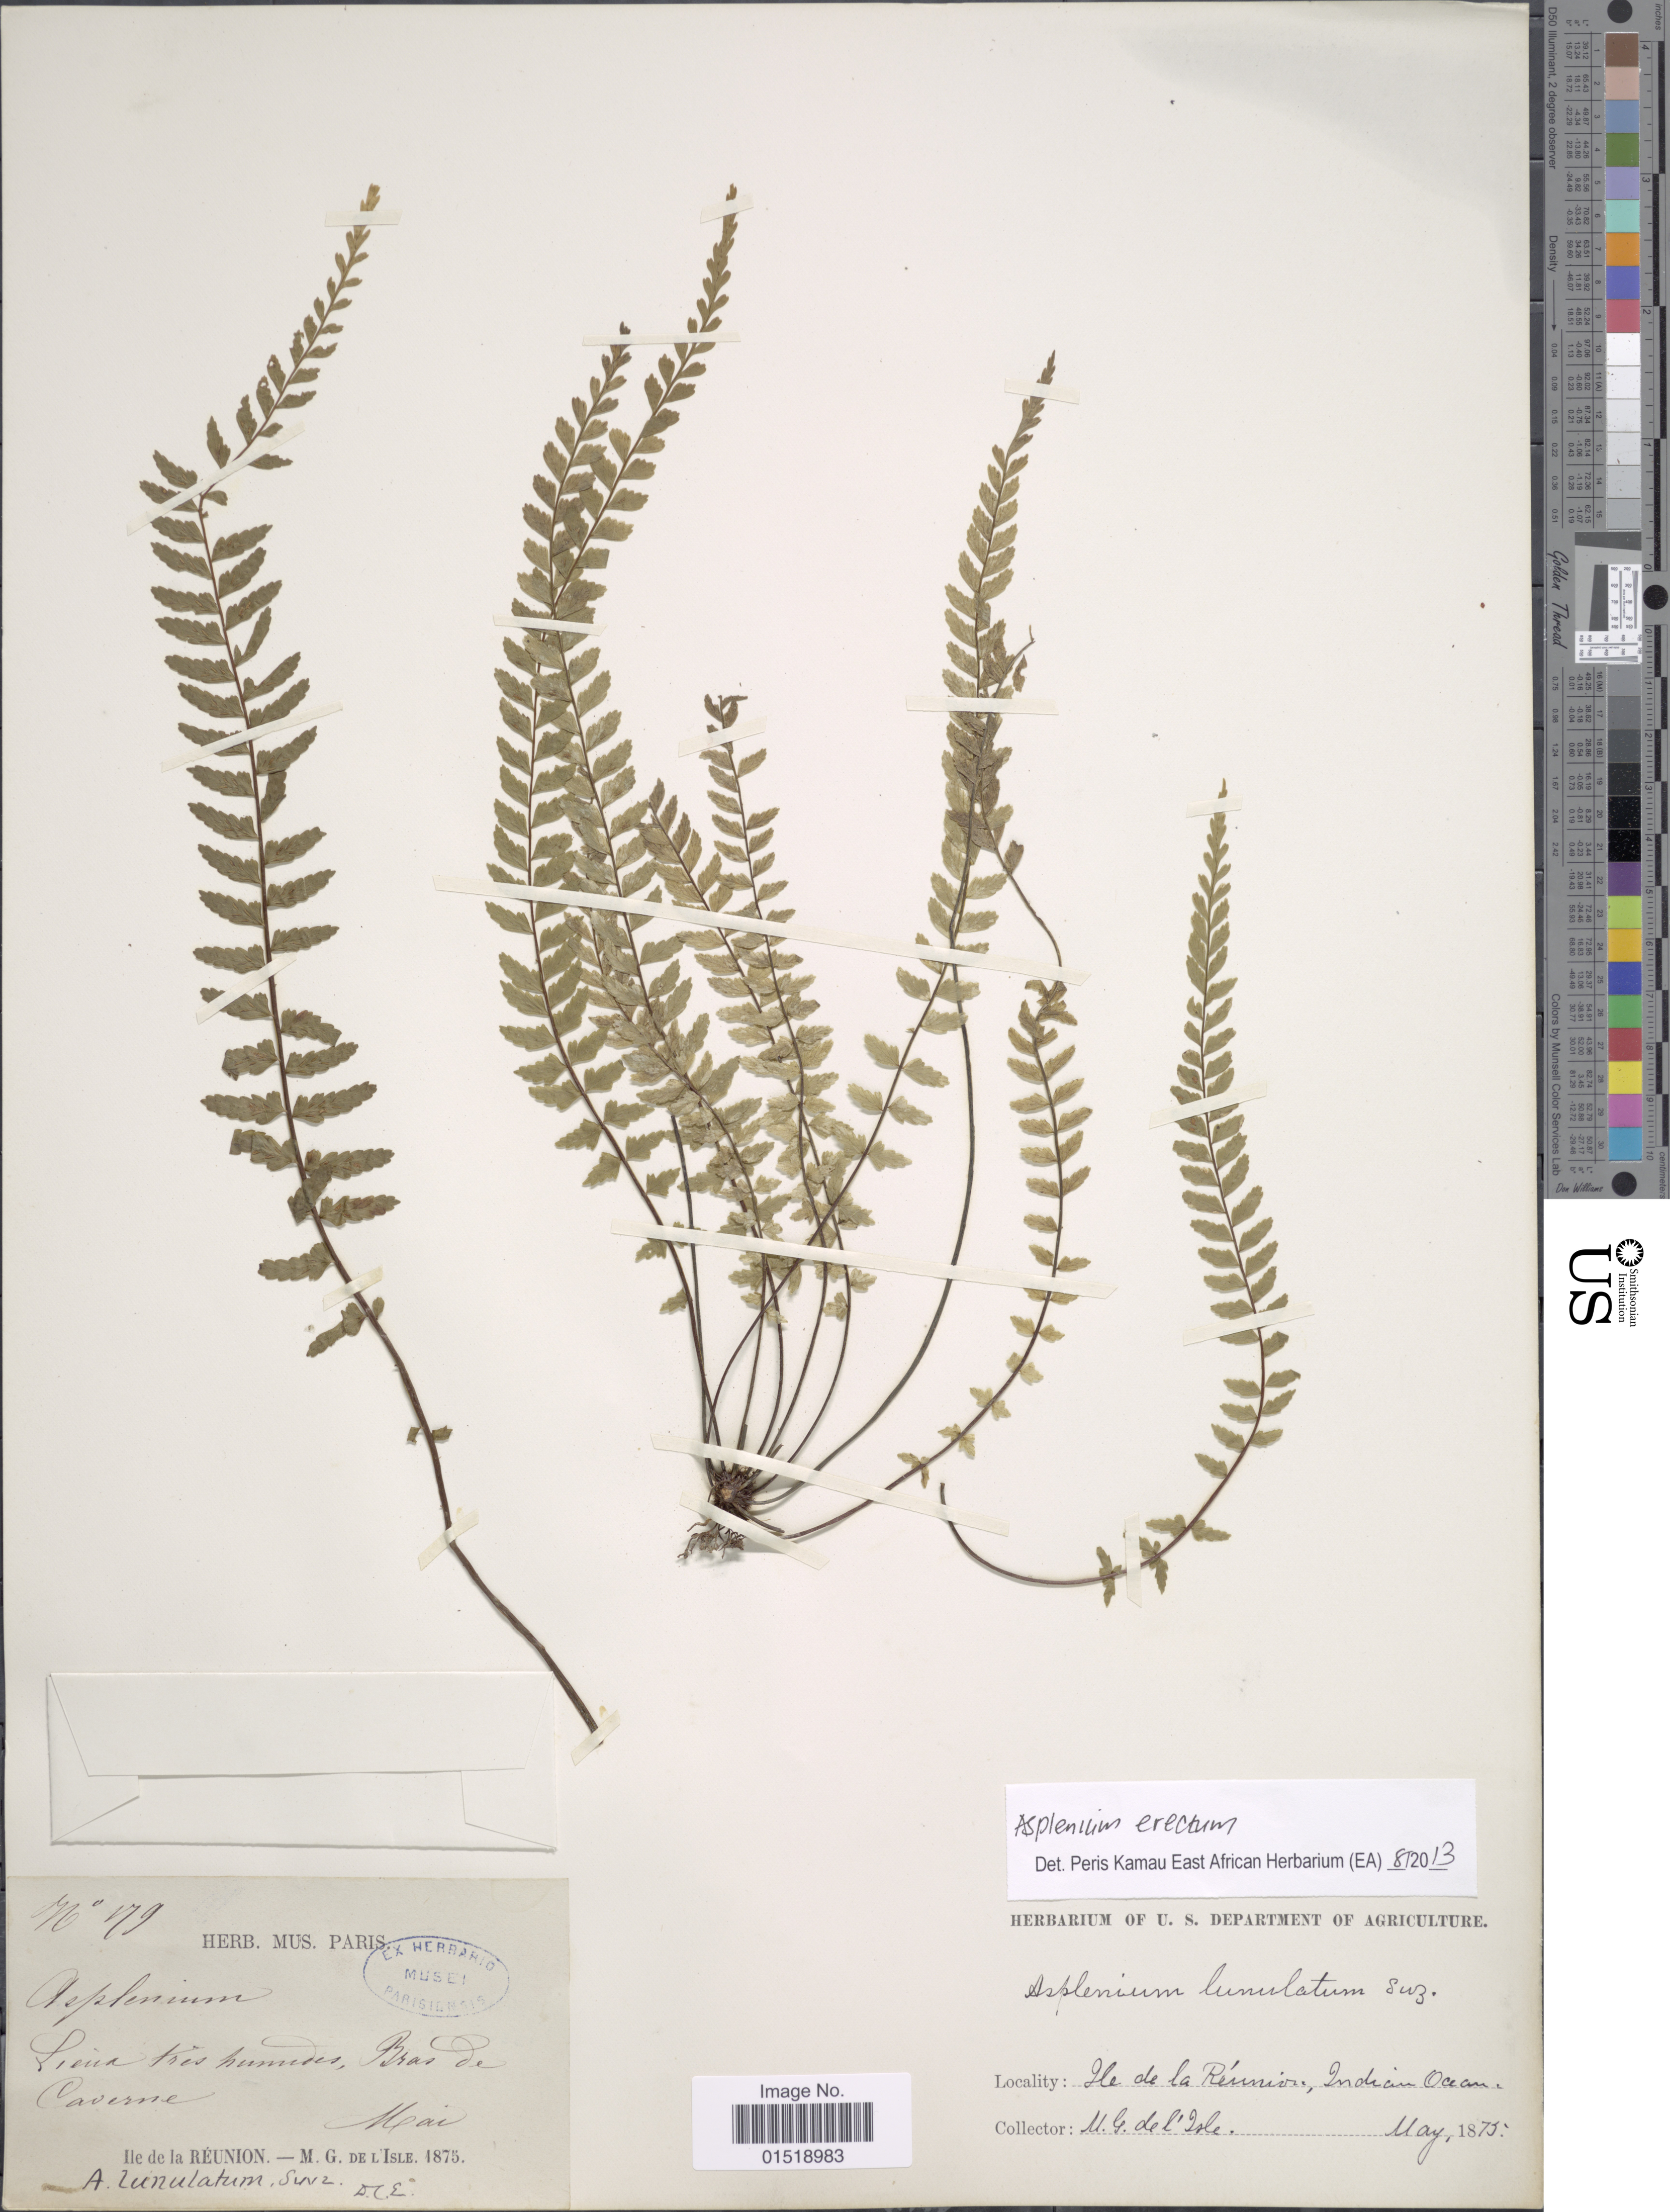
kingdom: Plantae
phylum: Tracheophyta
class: Polypodiopsida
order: Polypodiales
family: Aspleniaceae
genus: Asplenium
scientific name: Asplenium erectum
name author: Bory ex Willd.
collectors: M. de L'Isle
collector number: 179*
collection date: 1875-05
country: Reunion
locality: Lima tres humides, Bras de Caverne, Ile de la Réunion, Indian Ocean. [interpreted]